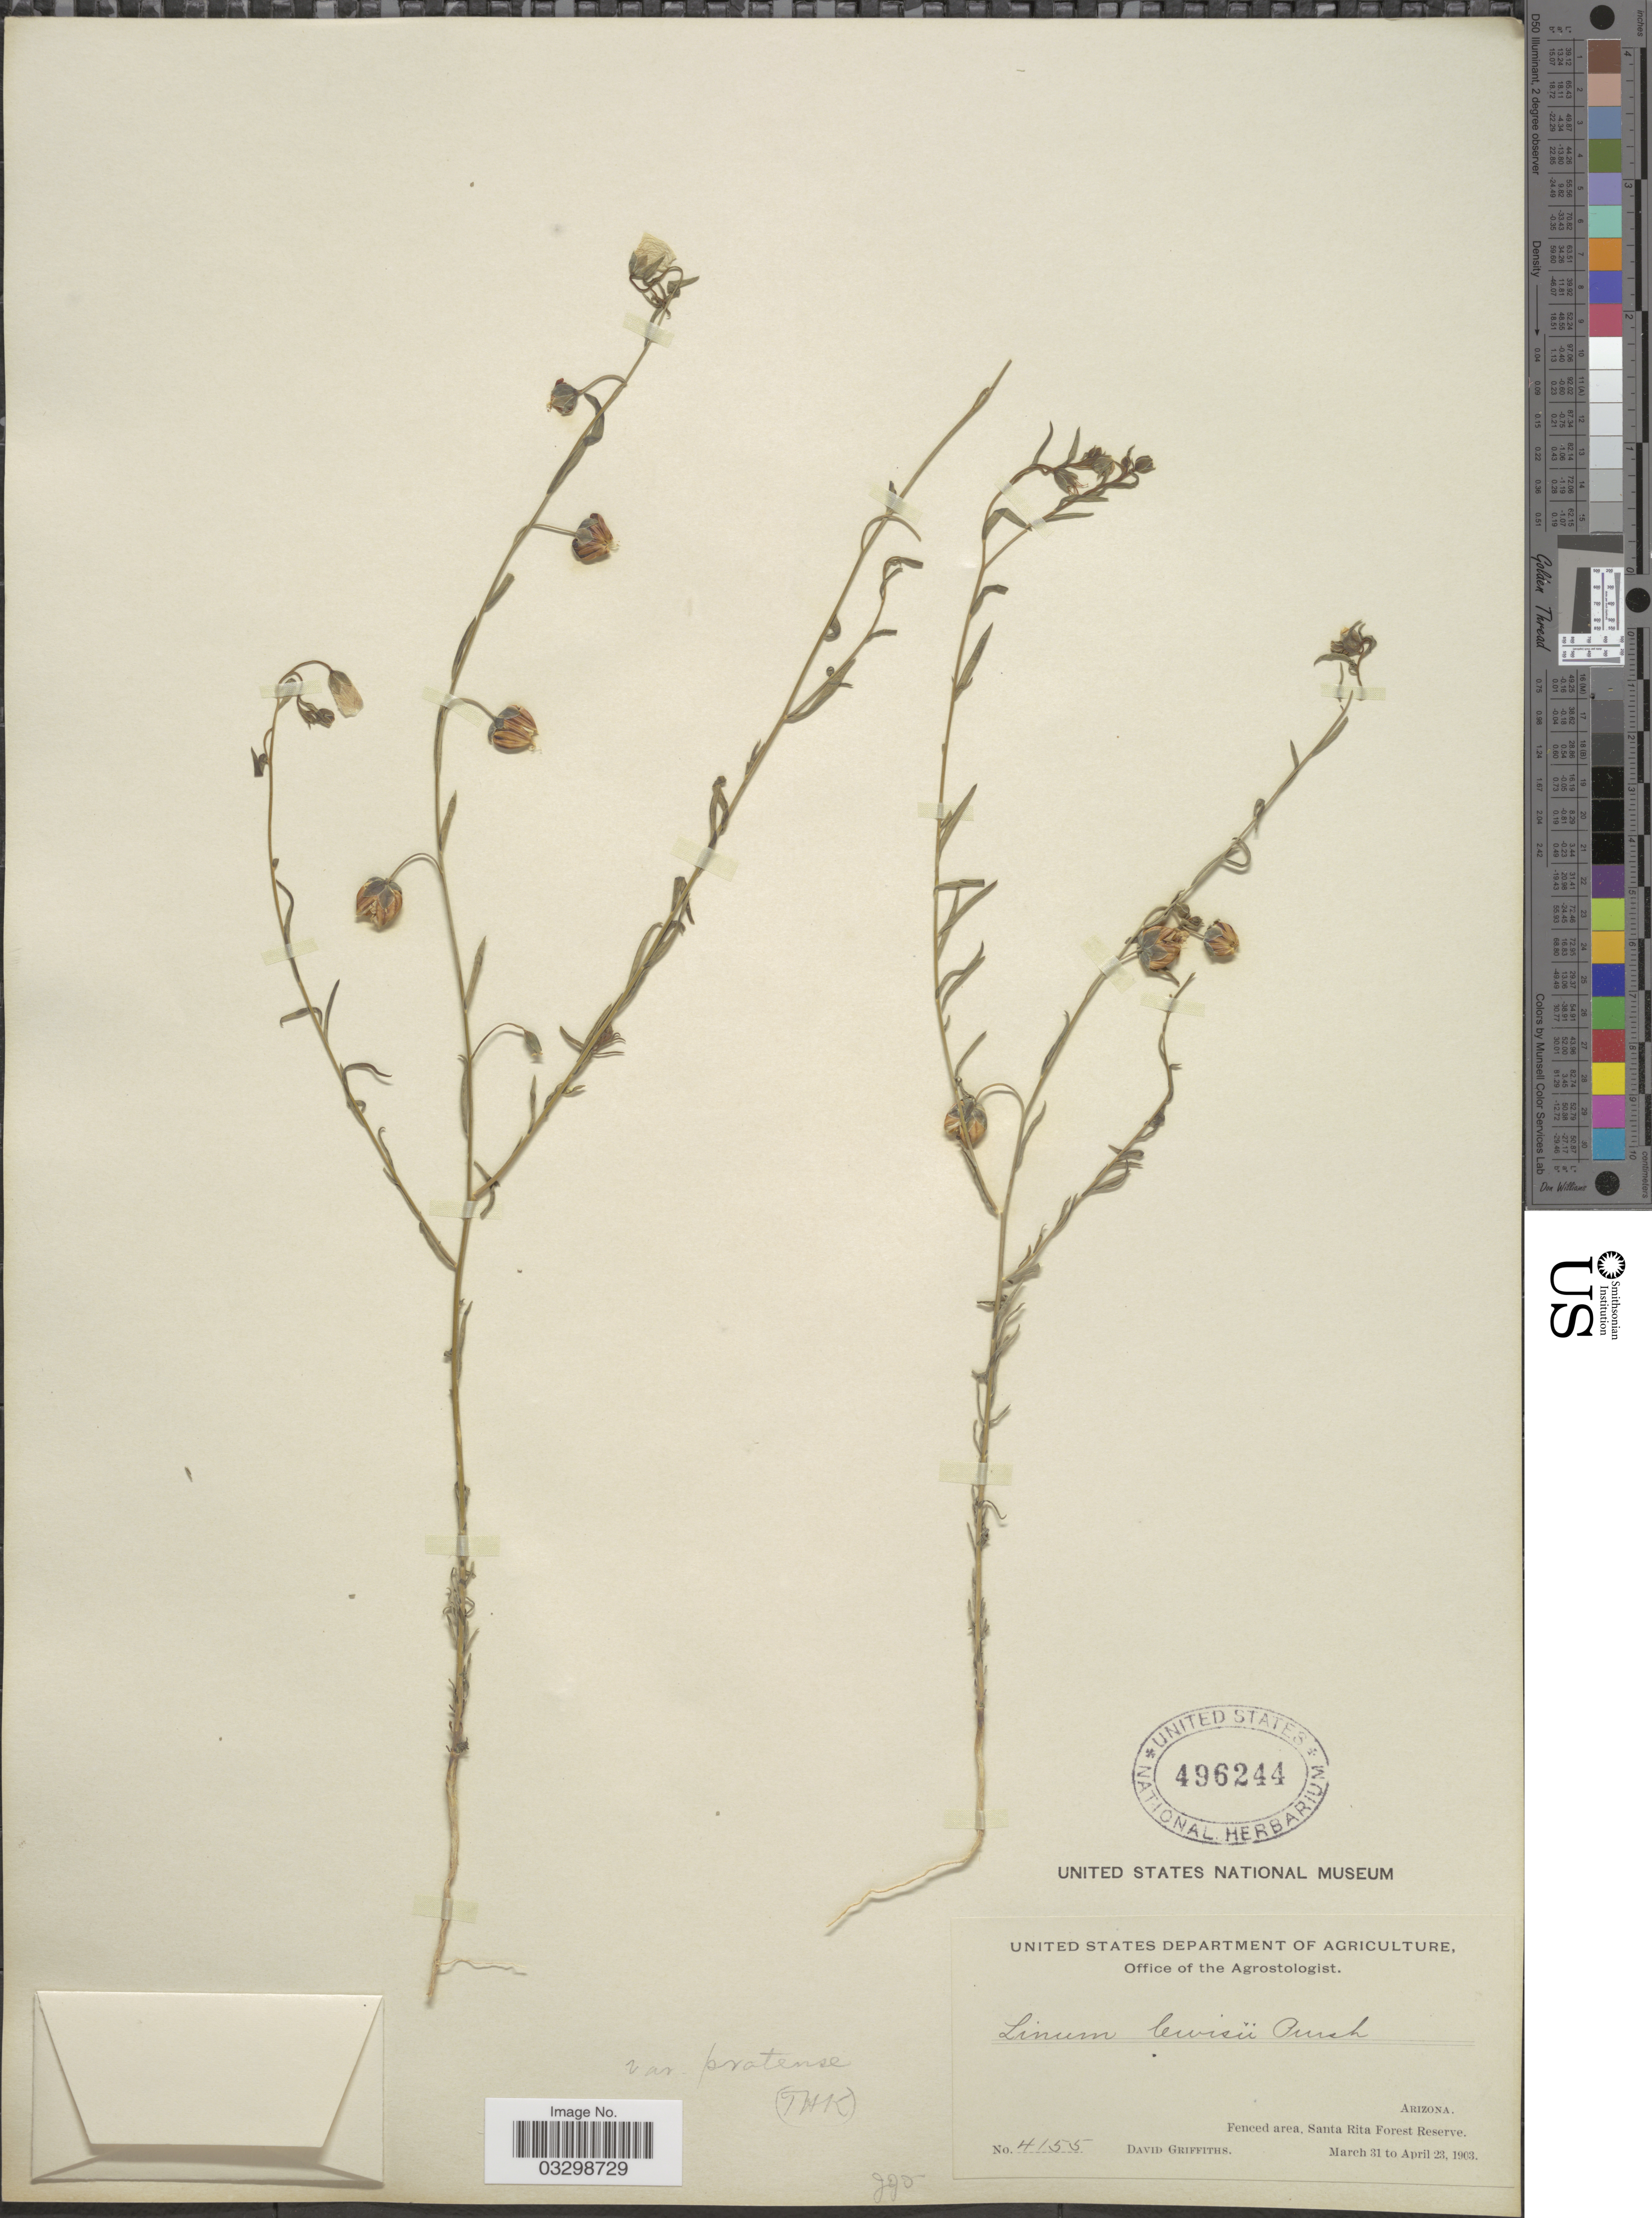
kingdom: Plantae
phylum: Tracheophyta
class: Magnoliopsida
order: Malpighiales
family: Linaceae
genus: Linum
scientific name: Linum lewisii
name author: Pursh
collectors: D. Griffiths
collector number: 4155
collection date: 1903-03-31/1903-04-23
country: United States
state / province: Arizona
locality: Fenced area, Santa Rita Forest Reserve.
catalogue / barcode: US 496244